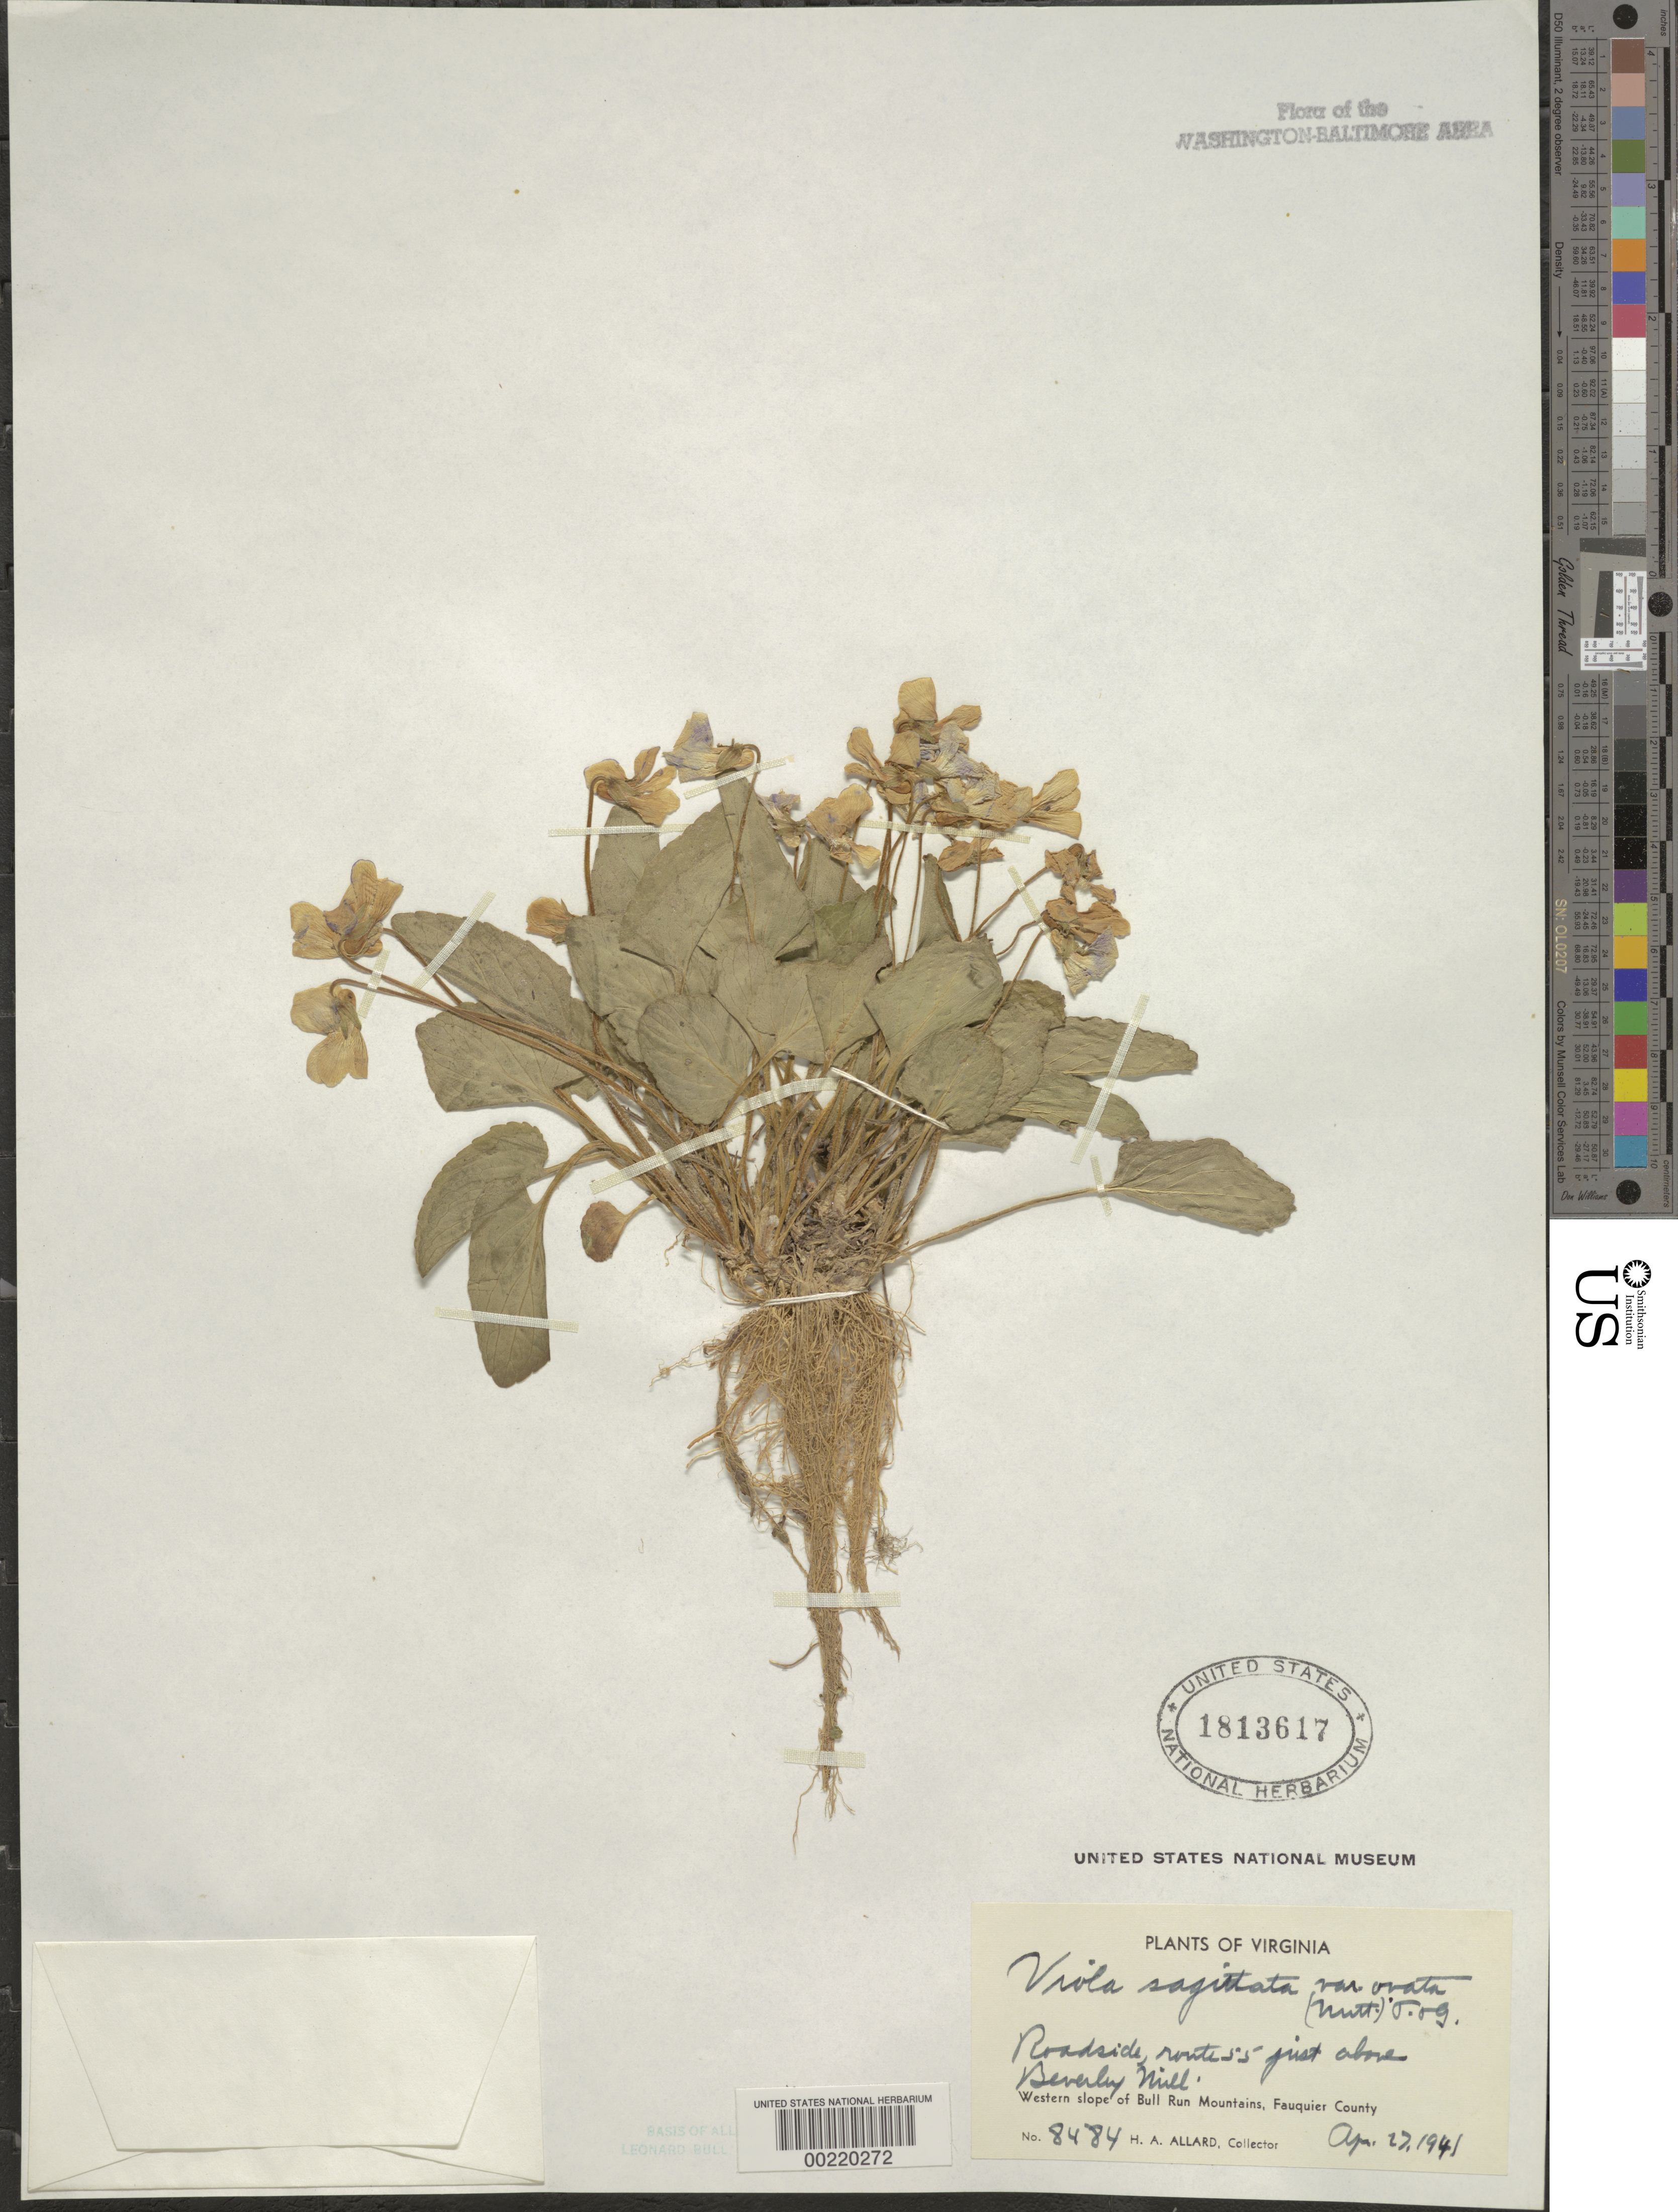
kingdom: Plantae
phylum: Tracheophyta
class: Magnoliopsida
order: Malpighiales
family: Violaceae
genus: Viola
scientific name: Viola sagittata var. ovata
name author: (Nutt.) Torr. & A. Gray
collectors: H. A. Allard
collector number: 8484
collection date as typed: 27 Apr 1941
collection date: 1941-04-27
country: United States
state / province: Virginia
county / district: Fauquier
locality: Route 55, above Beverley Mill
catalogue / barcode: US 1813617